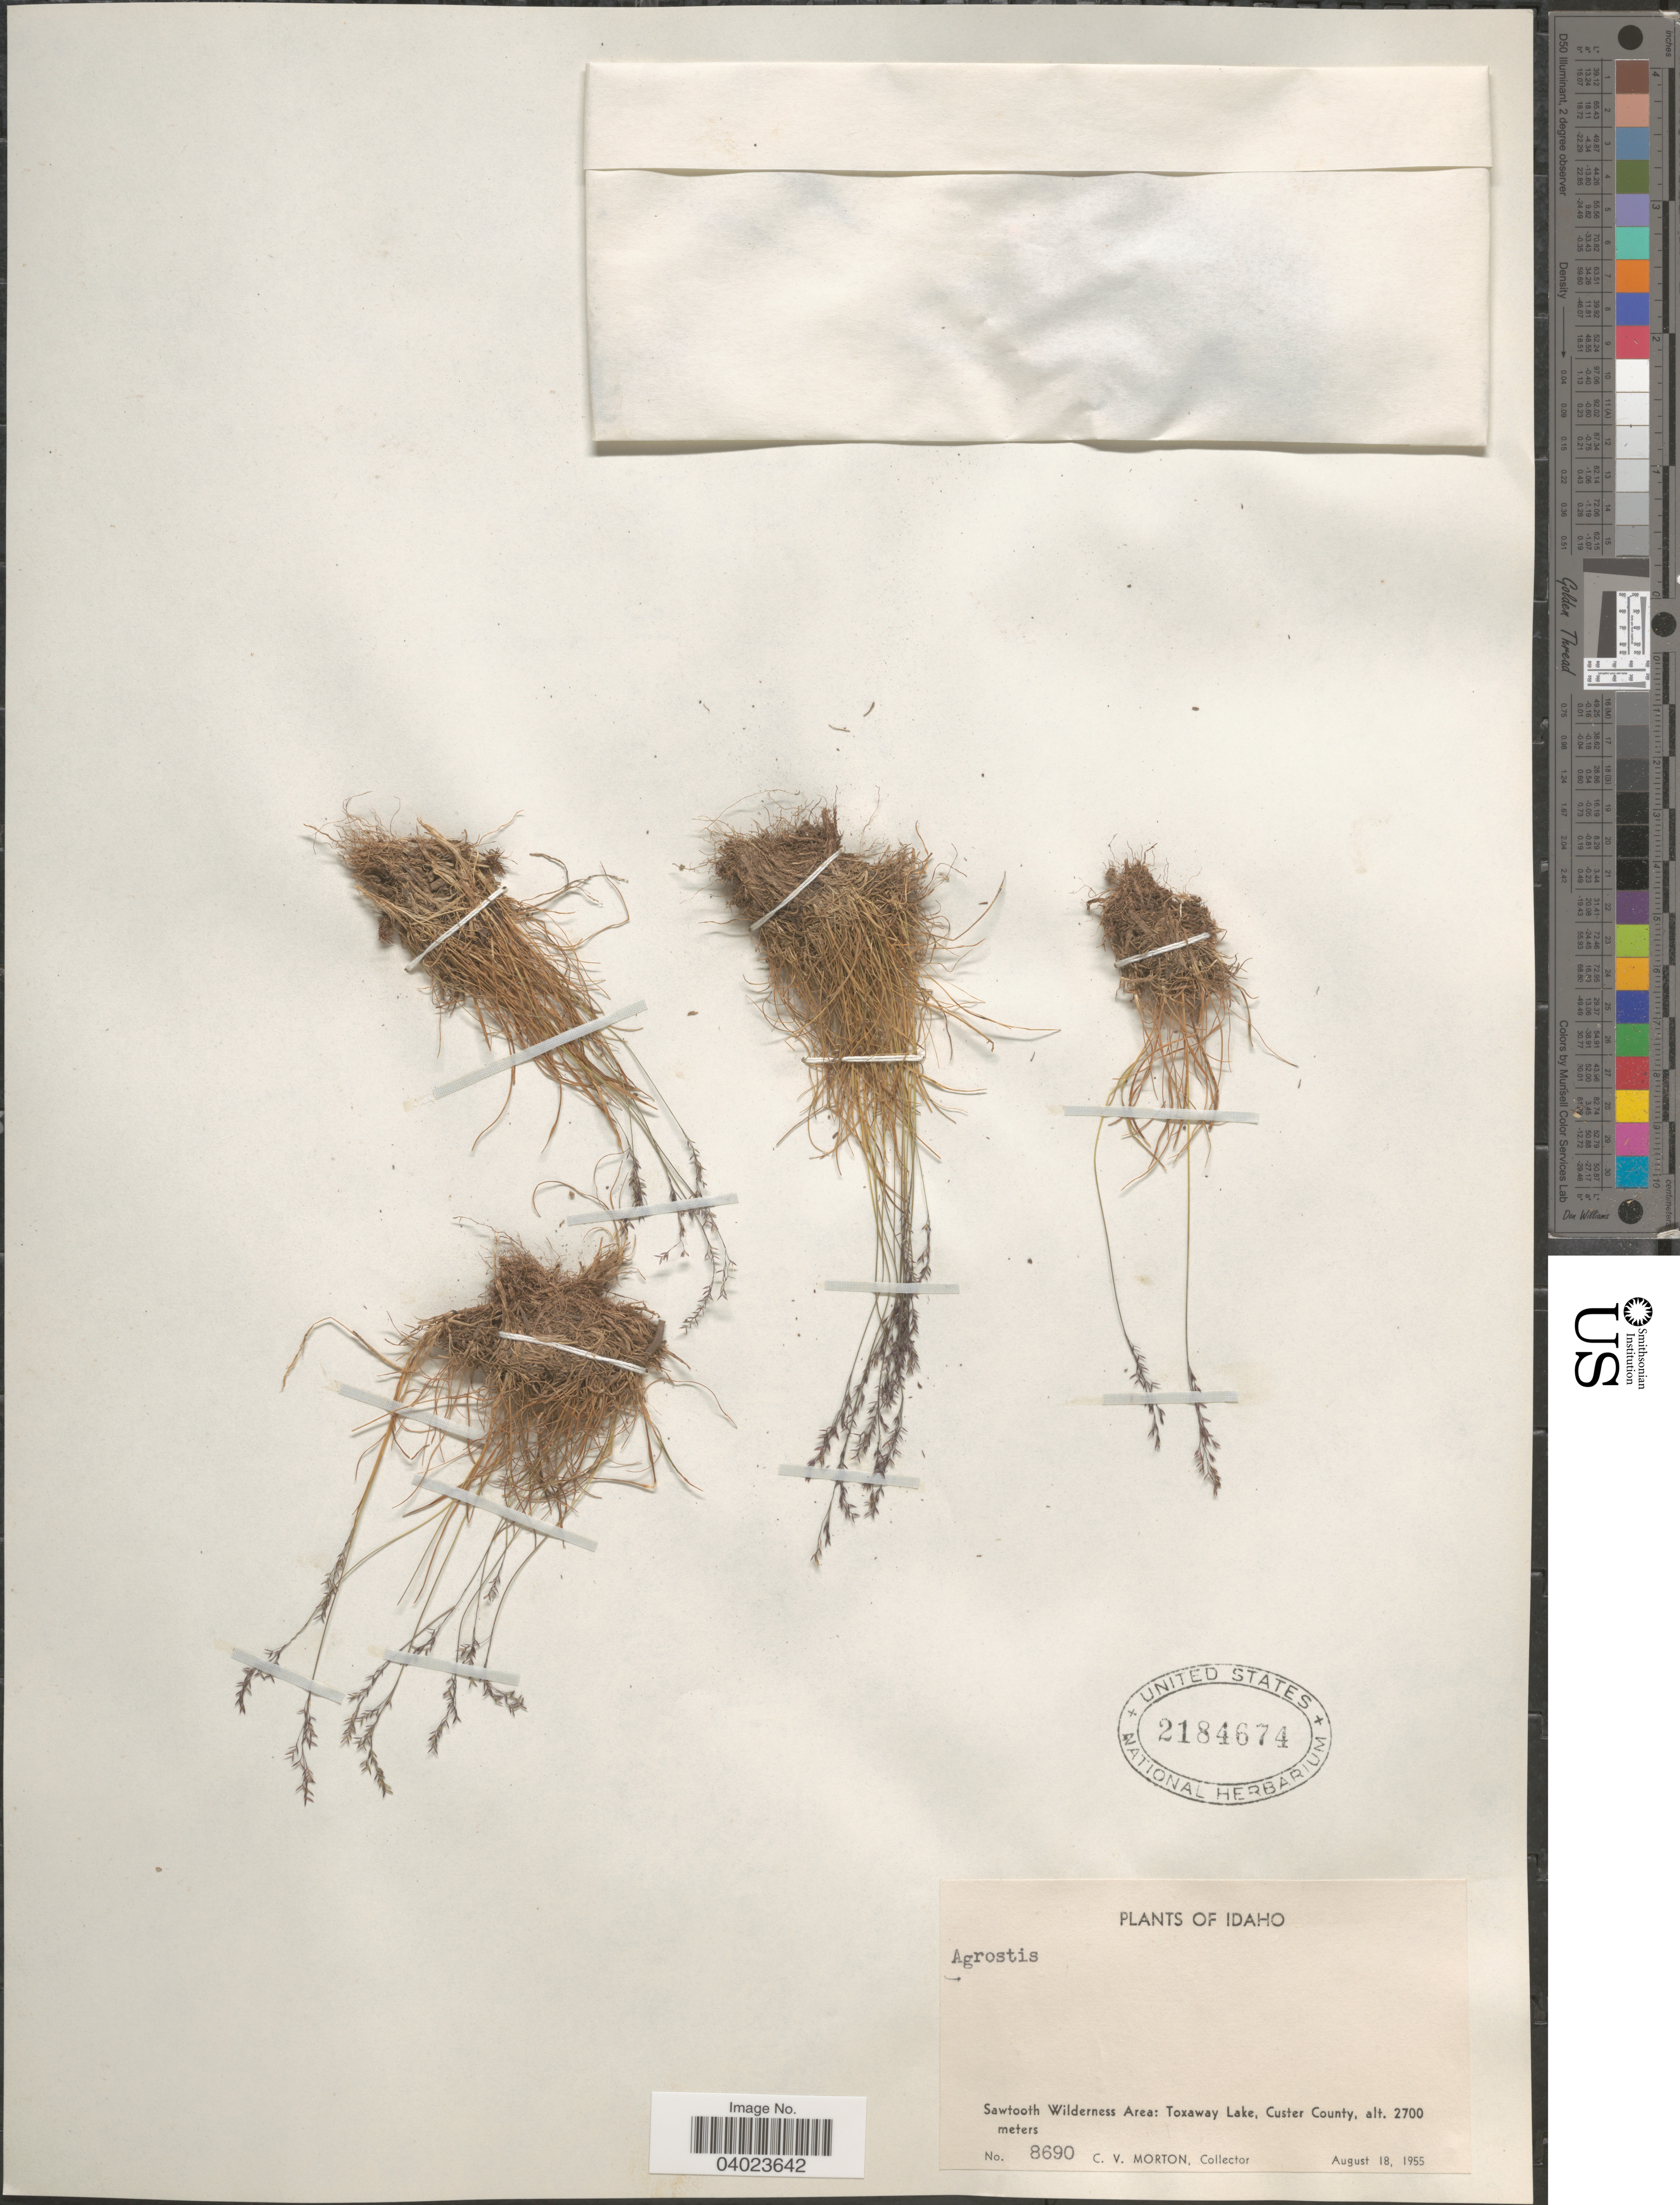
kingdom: Plantae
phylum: Tracheophyta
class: Liliopsida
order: Poales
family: Poaceae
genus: Agrostis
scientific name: Agrostis sp.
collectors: C. V. Morton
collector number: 8690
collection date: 1955-08-18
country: United States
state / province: Idaho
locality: Sawtooth Wilderness Area: Toxaway Lake, Custer County.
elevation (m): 2700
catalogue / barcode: US 2184674